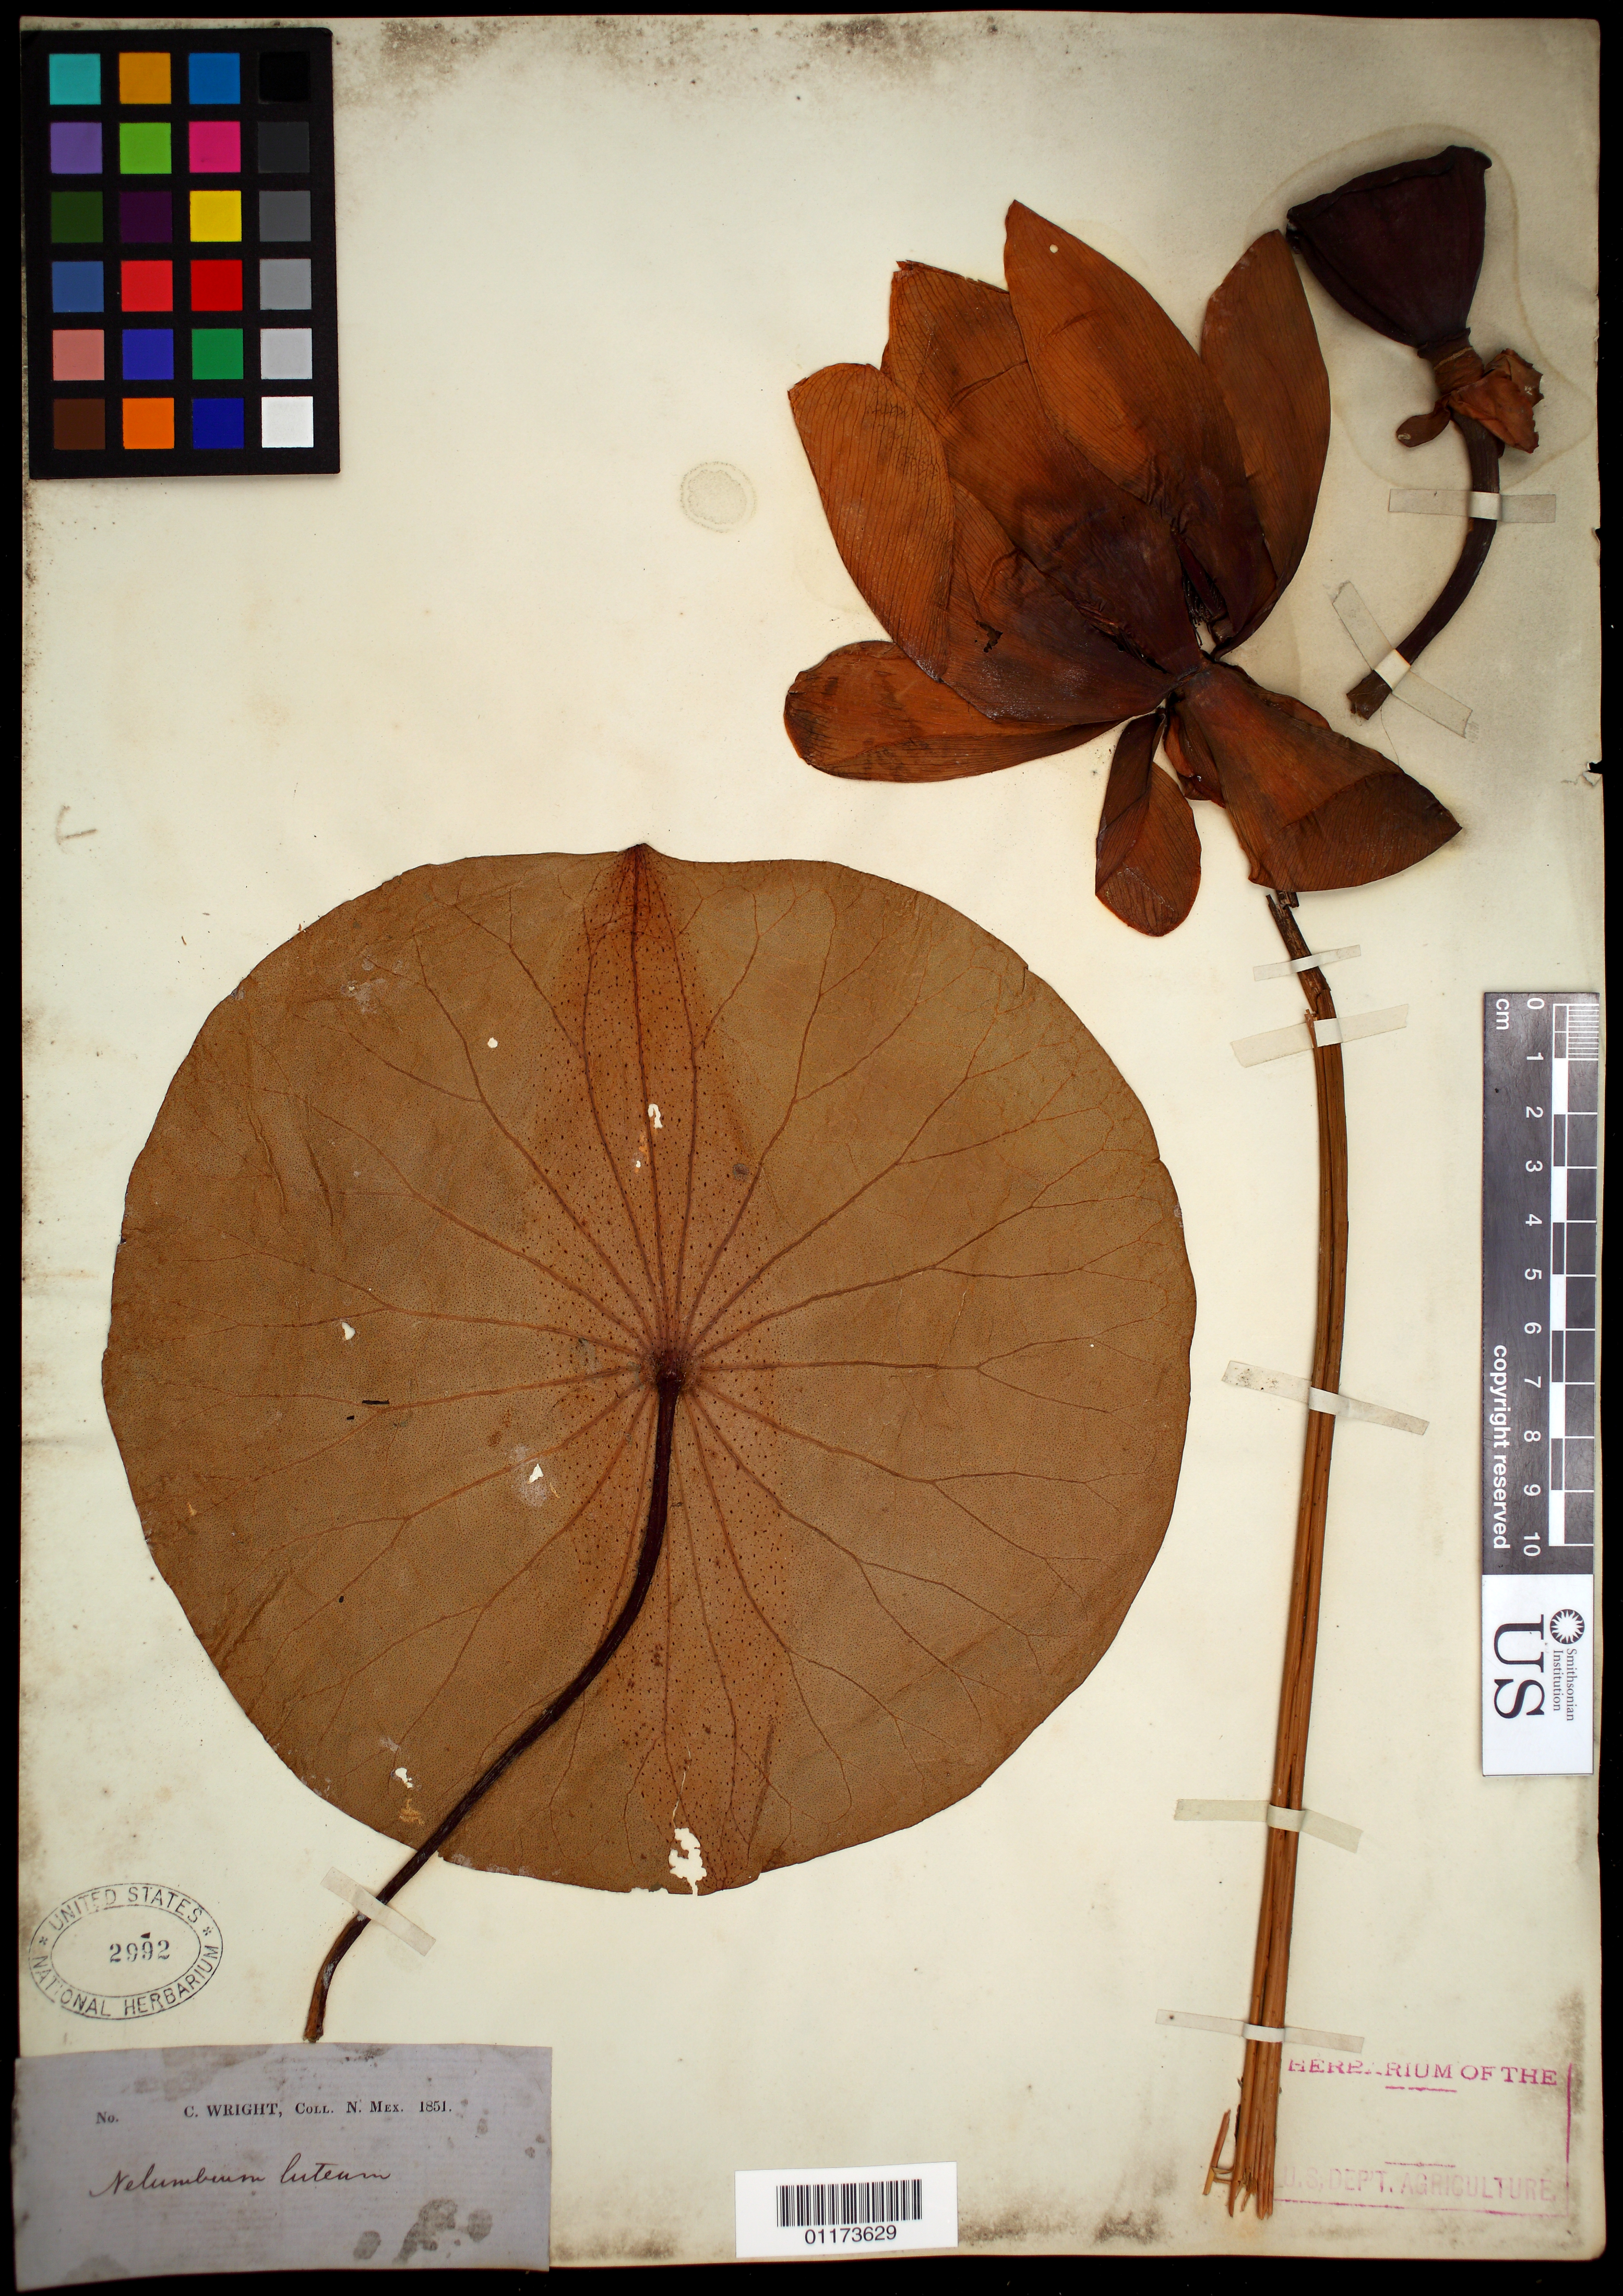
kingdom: Plantae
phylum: Tracheophyta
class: Magnoliopsida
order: Proteales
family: Nelumbonaceae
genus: Nelumbo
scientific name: Nelumbo lutea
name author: Willd.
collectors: C. Wright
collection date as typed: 1851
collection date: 1851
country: United States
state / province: New Mexico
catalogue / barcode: US 2992